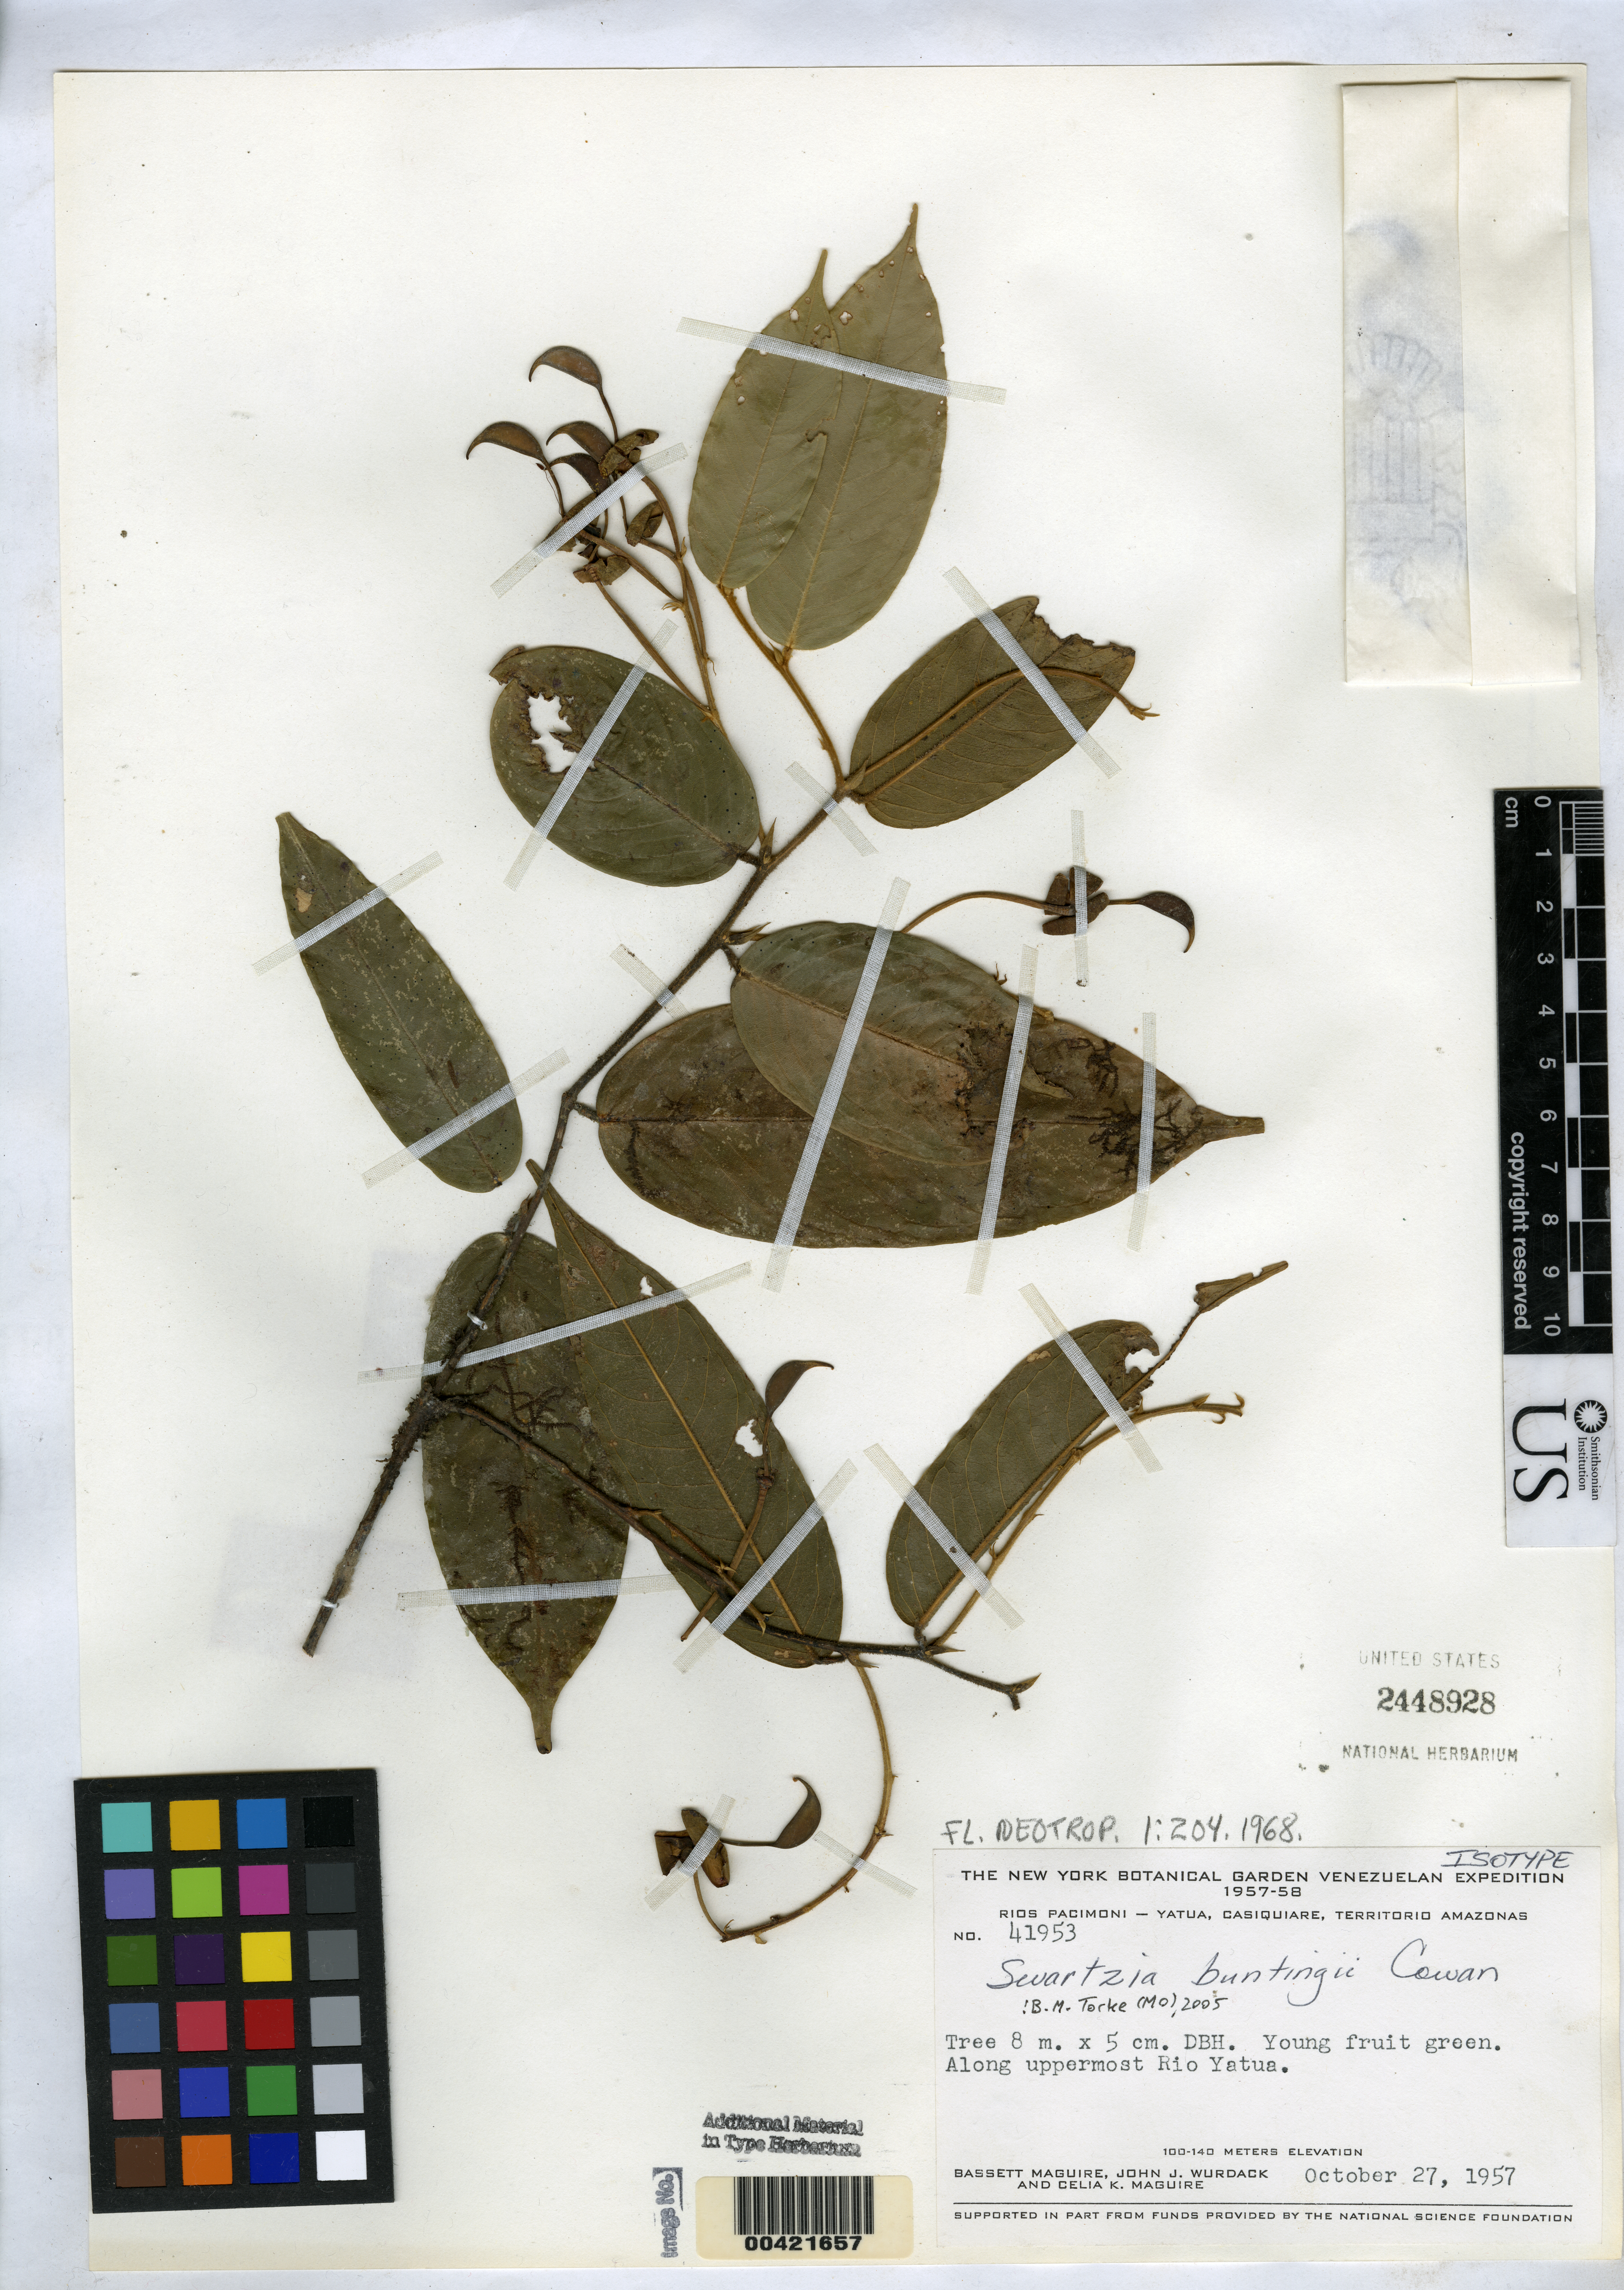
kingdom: Plantae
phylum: Tracheophyta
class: Magnoliopsida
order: Fabales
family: Fabaceae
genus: Swartzia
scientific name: Swartzia buntingii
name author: R.S. Cowan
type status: Isotype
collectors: B. Maguire, J. J. Wurdack & C. K. Maguire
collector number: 41953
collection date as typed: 27 Oct 1957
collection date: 1957-10-27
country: Venezuela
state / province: Amazonas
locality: Along uppermost Rio Yatua, Casiquiare.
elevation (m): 100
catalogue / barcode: US 2448928